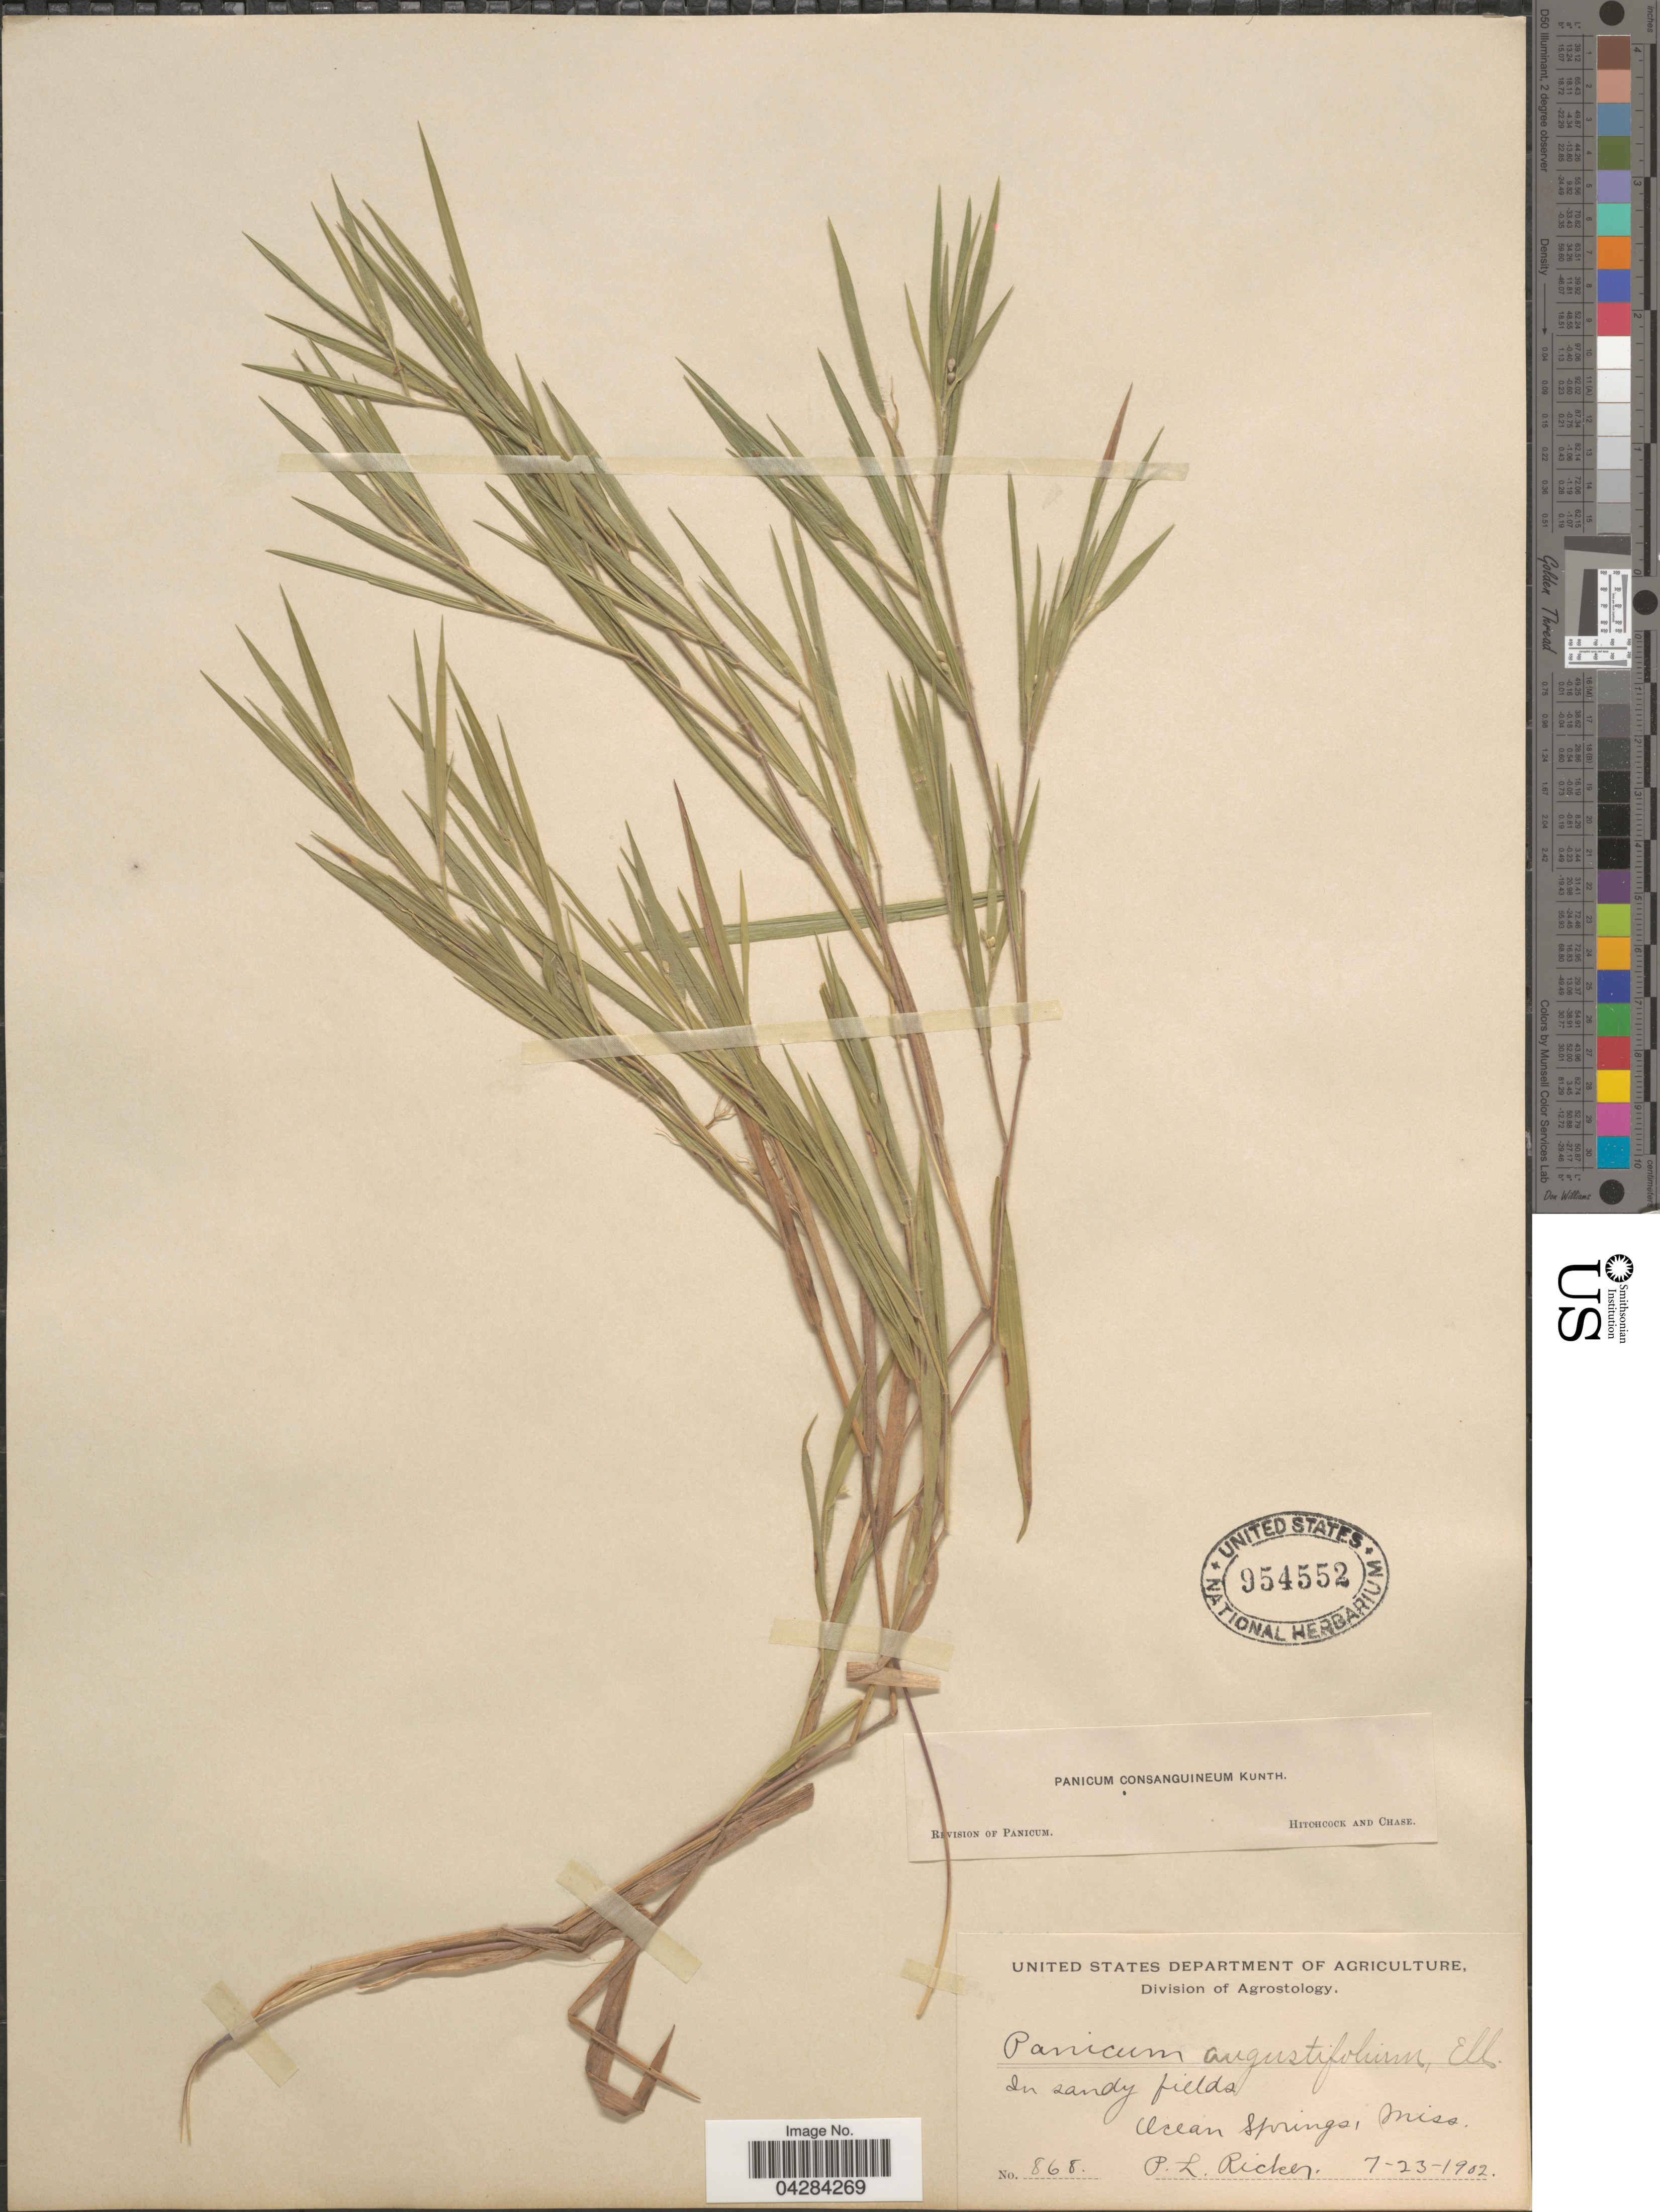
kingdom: Plantae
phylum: Tracheophyta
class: Liliopsida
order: Poales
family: Poaceae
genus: Dichanthelium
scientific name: Dichanthelium oligosanthes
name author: (Schult.) Gould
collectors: P. Ricker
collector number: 868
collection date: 1902-07-23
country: United States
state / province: Mississippi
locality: In sandy fields. Ocean Springs.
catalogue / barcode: US 954552